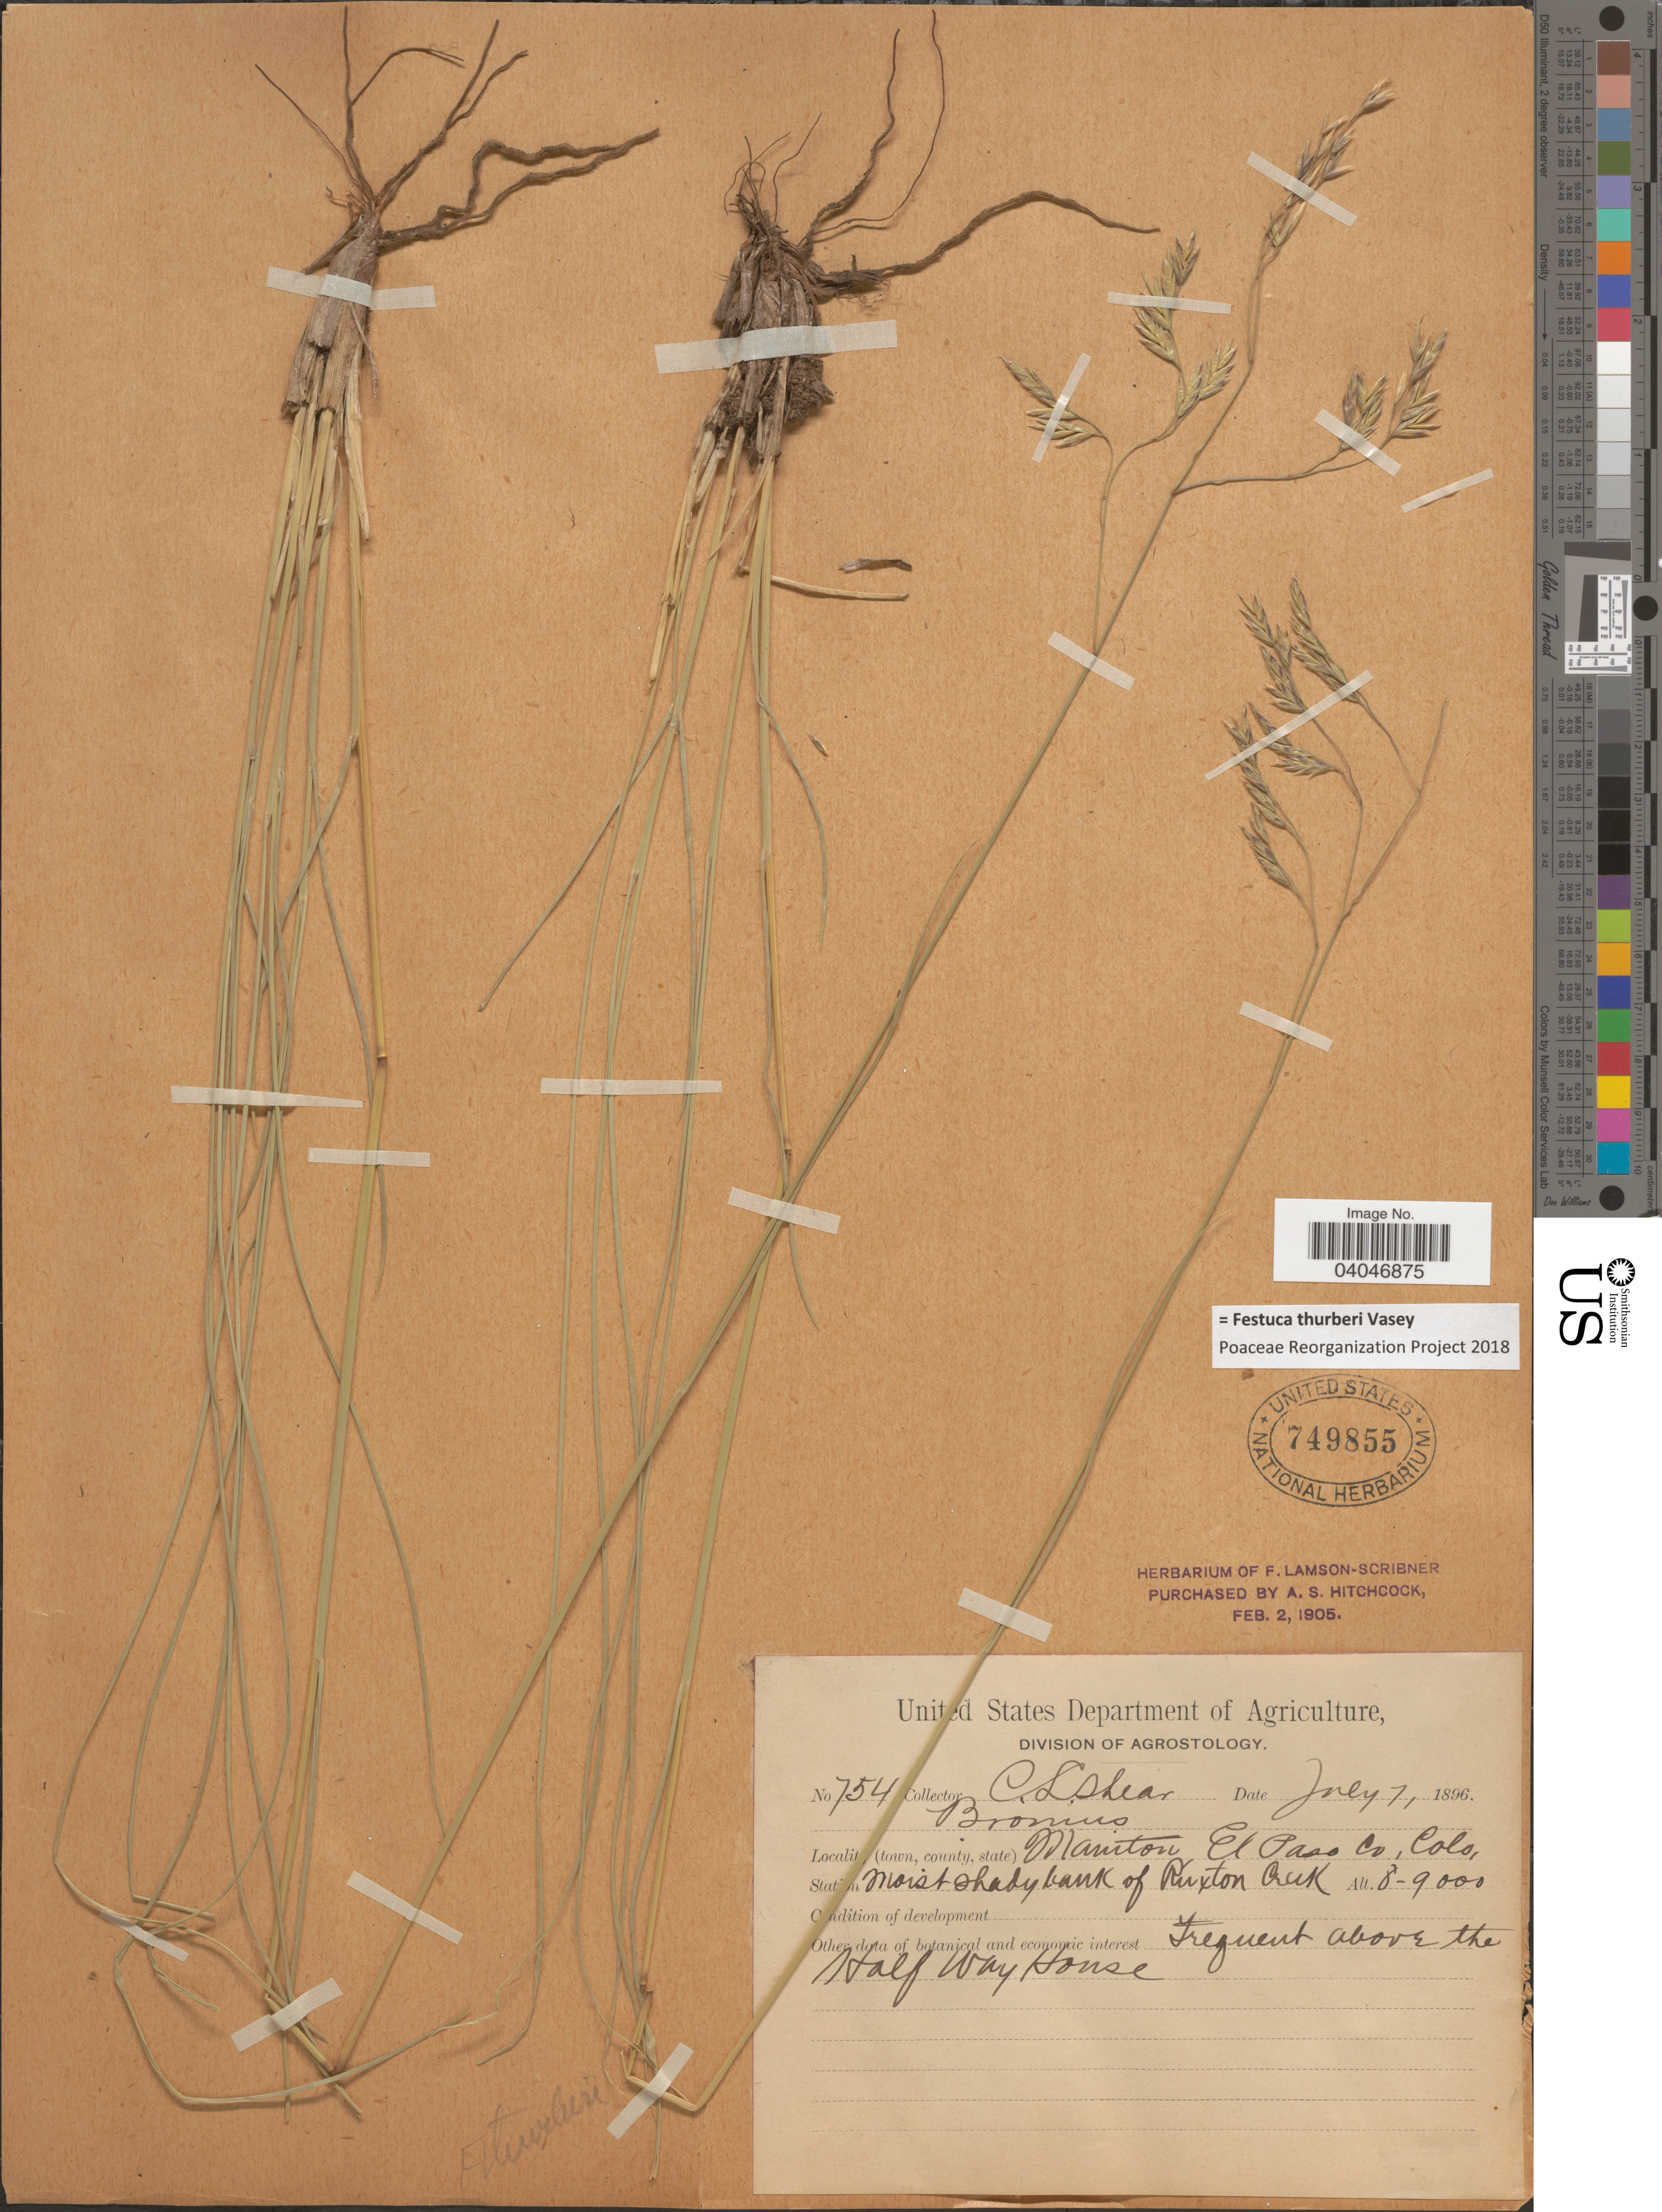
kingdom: Plantae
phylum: Tracheophyta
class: Liliopsida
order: Poales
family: Poaceae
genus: Festuca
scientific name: Festuca thurberi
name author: Vasey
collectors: C. L. Shear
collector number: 754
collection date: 1896-07-07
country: United States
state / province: Colorado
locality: (town, county, state) Maniton, El Paso Co. Bank of Ruxton Creek. Above the Half Way House.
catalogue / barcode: US 749855